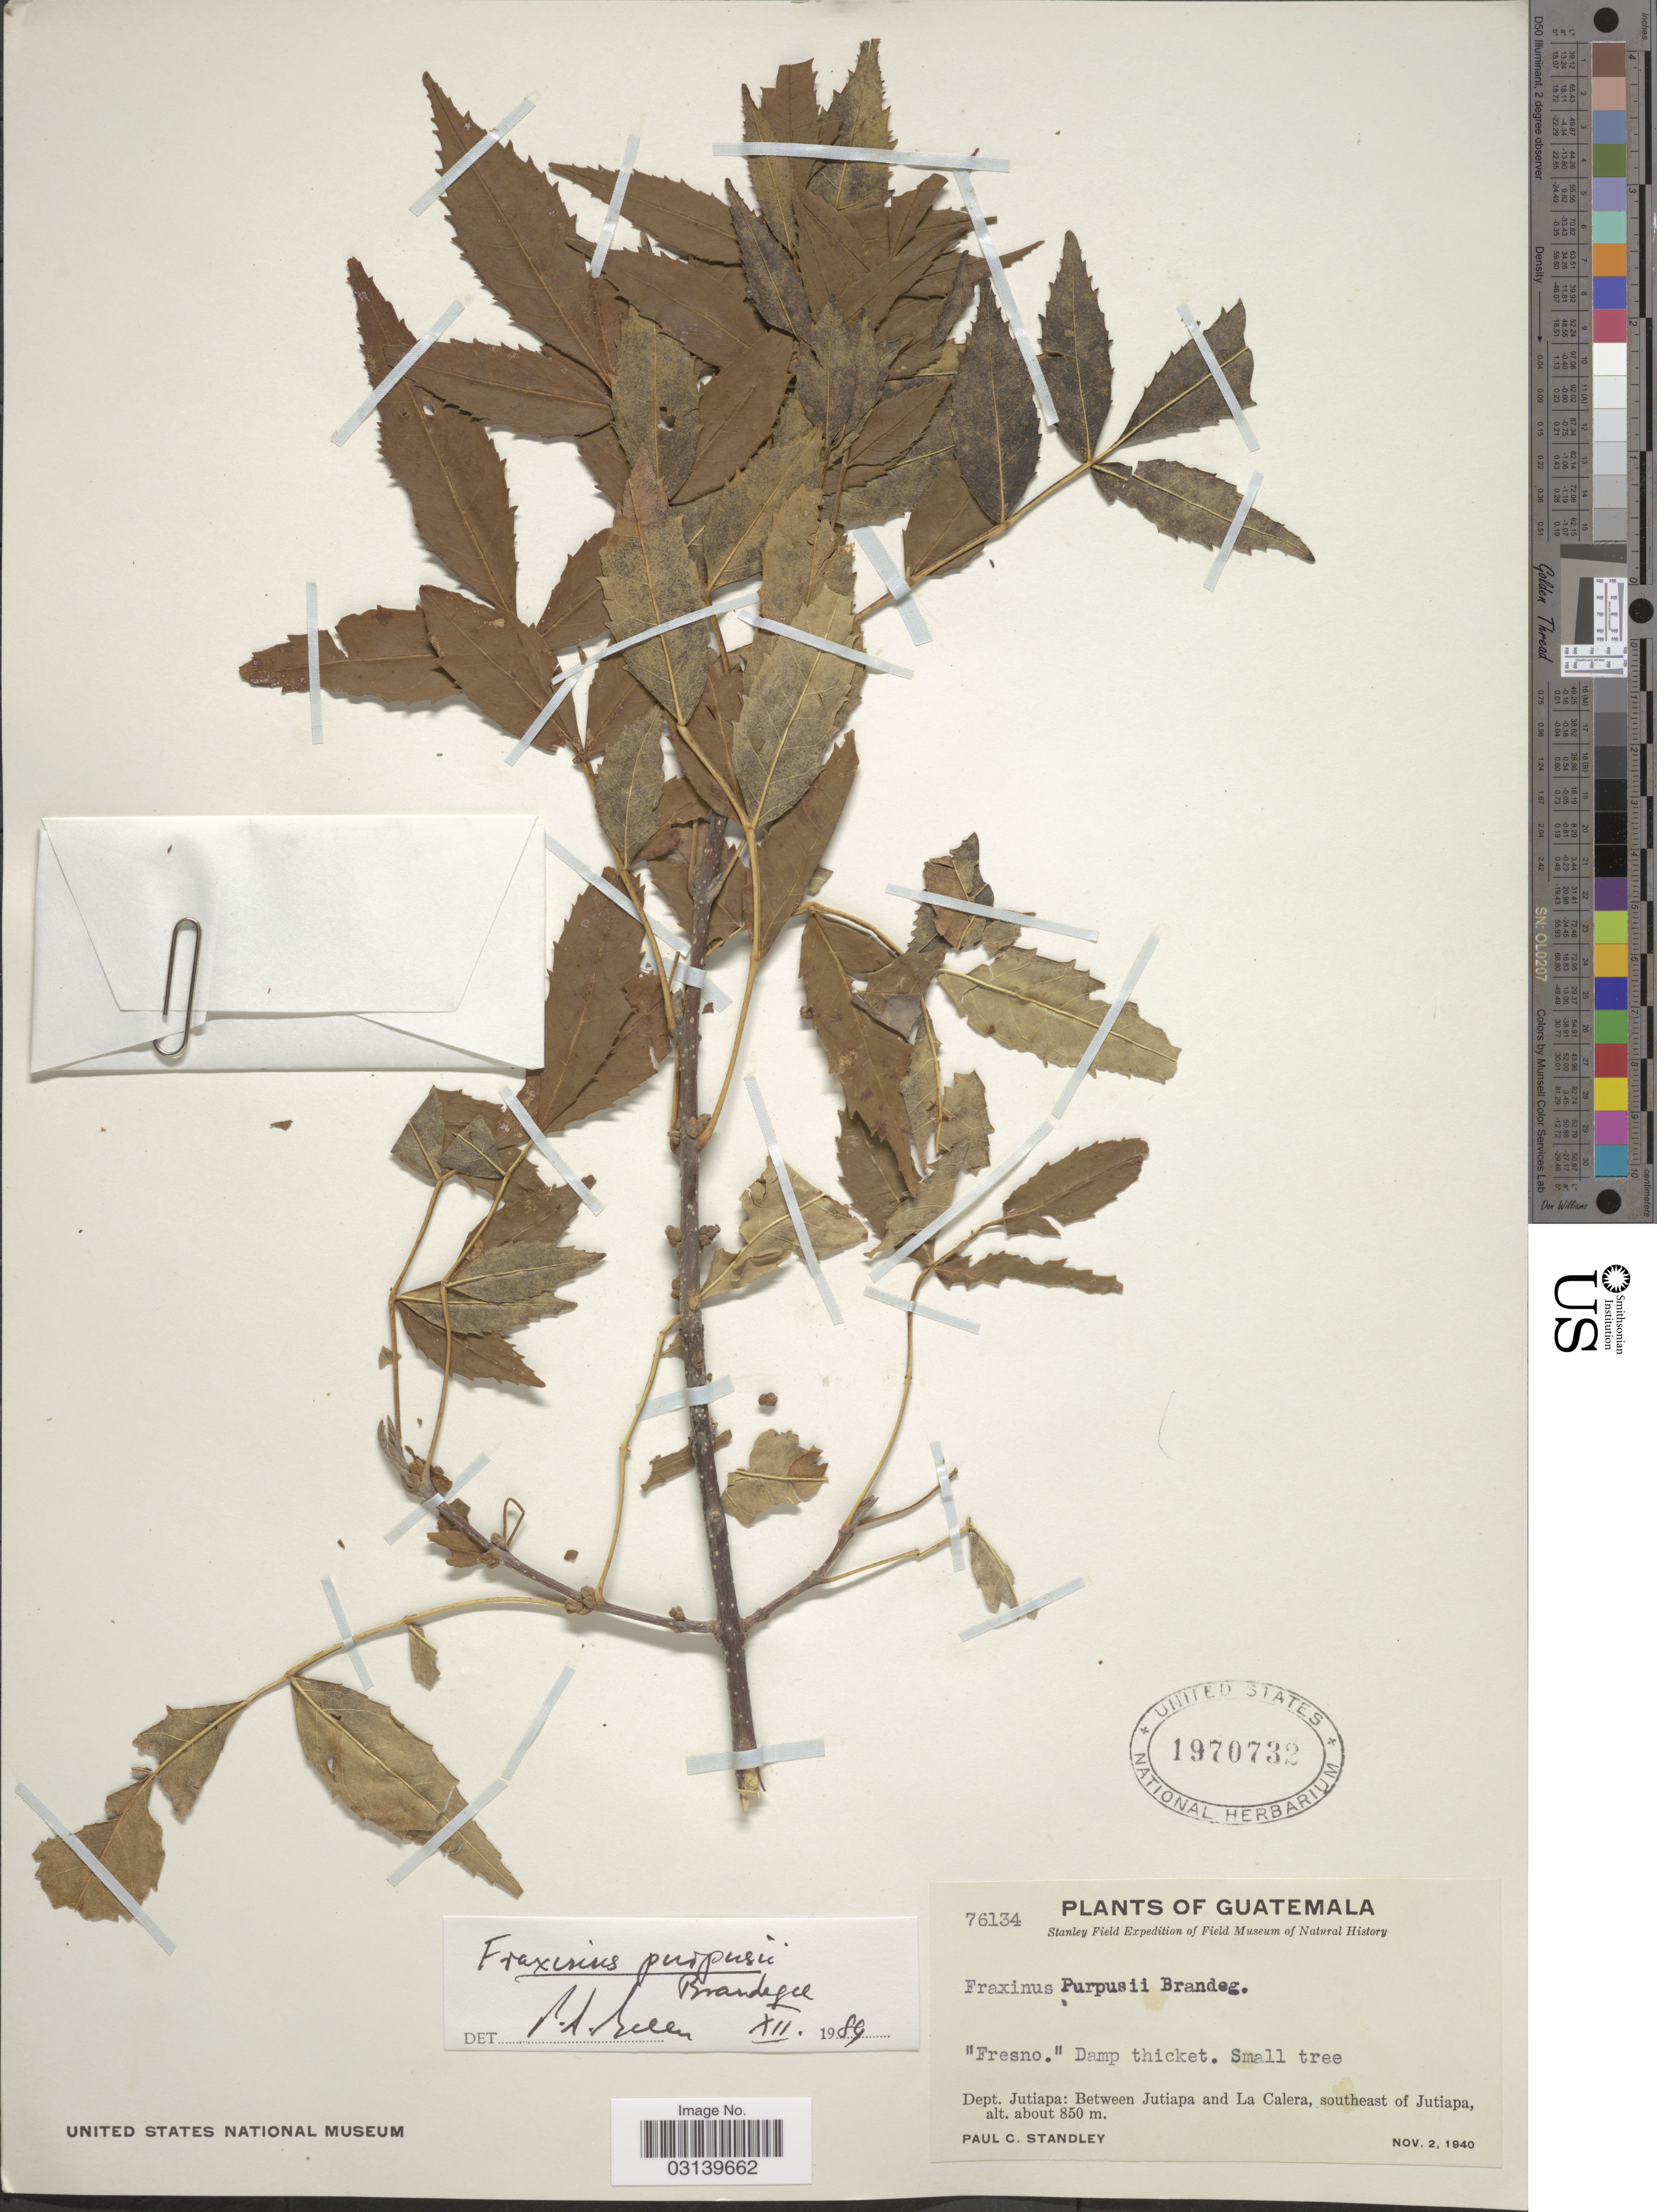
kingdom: Plantae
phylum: Tracheophyta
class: Magnoliopsida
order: Lamiales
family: Oleaceae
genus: Fraxinus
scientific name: Fraxinus purpusii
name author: Brandegee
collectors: P. C. Standley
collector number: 76134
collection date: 1940-11-02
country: Guatemala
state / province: Jutiapa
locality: Dept. Juatiapa: Between Jutiapa and La Calera, southeast of Jutiapa.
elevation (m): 850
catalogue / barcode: US 1970732